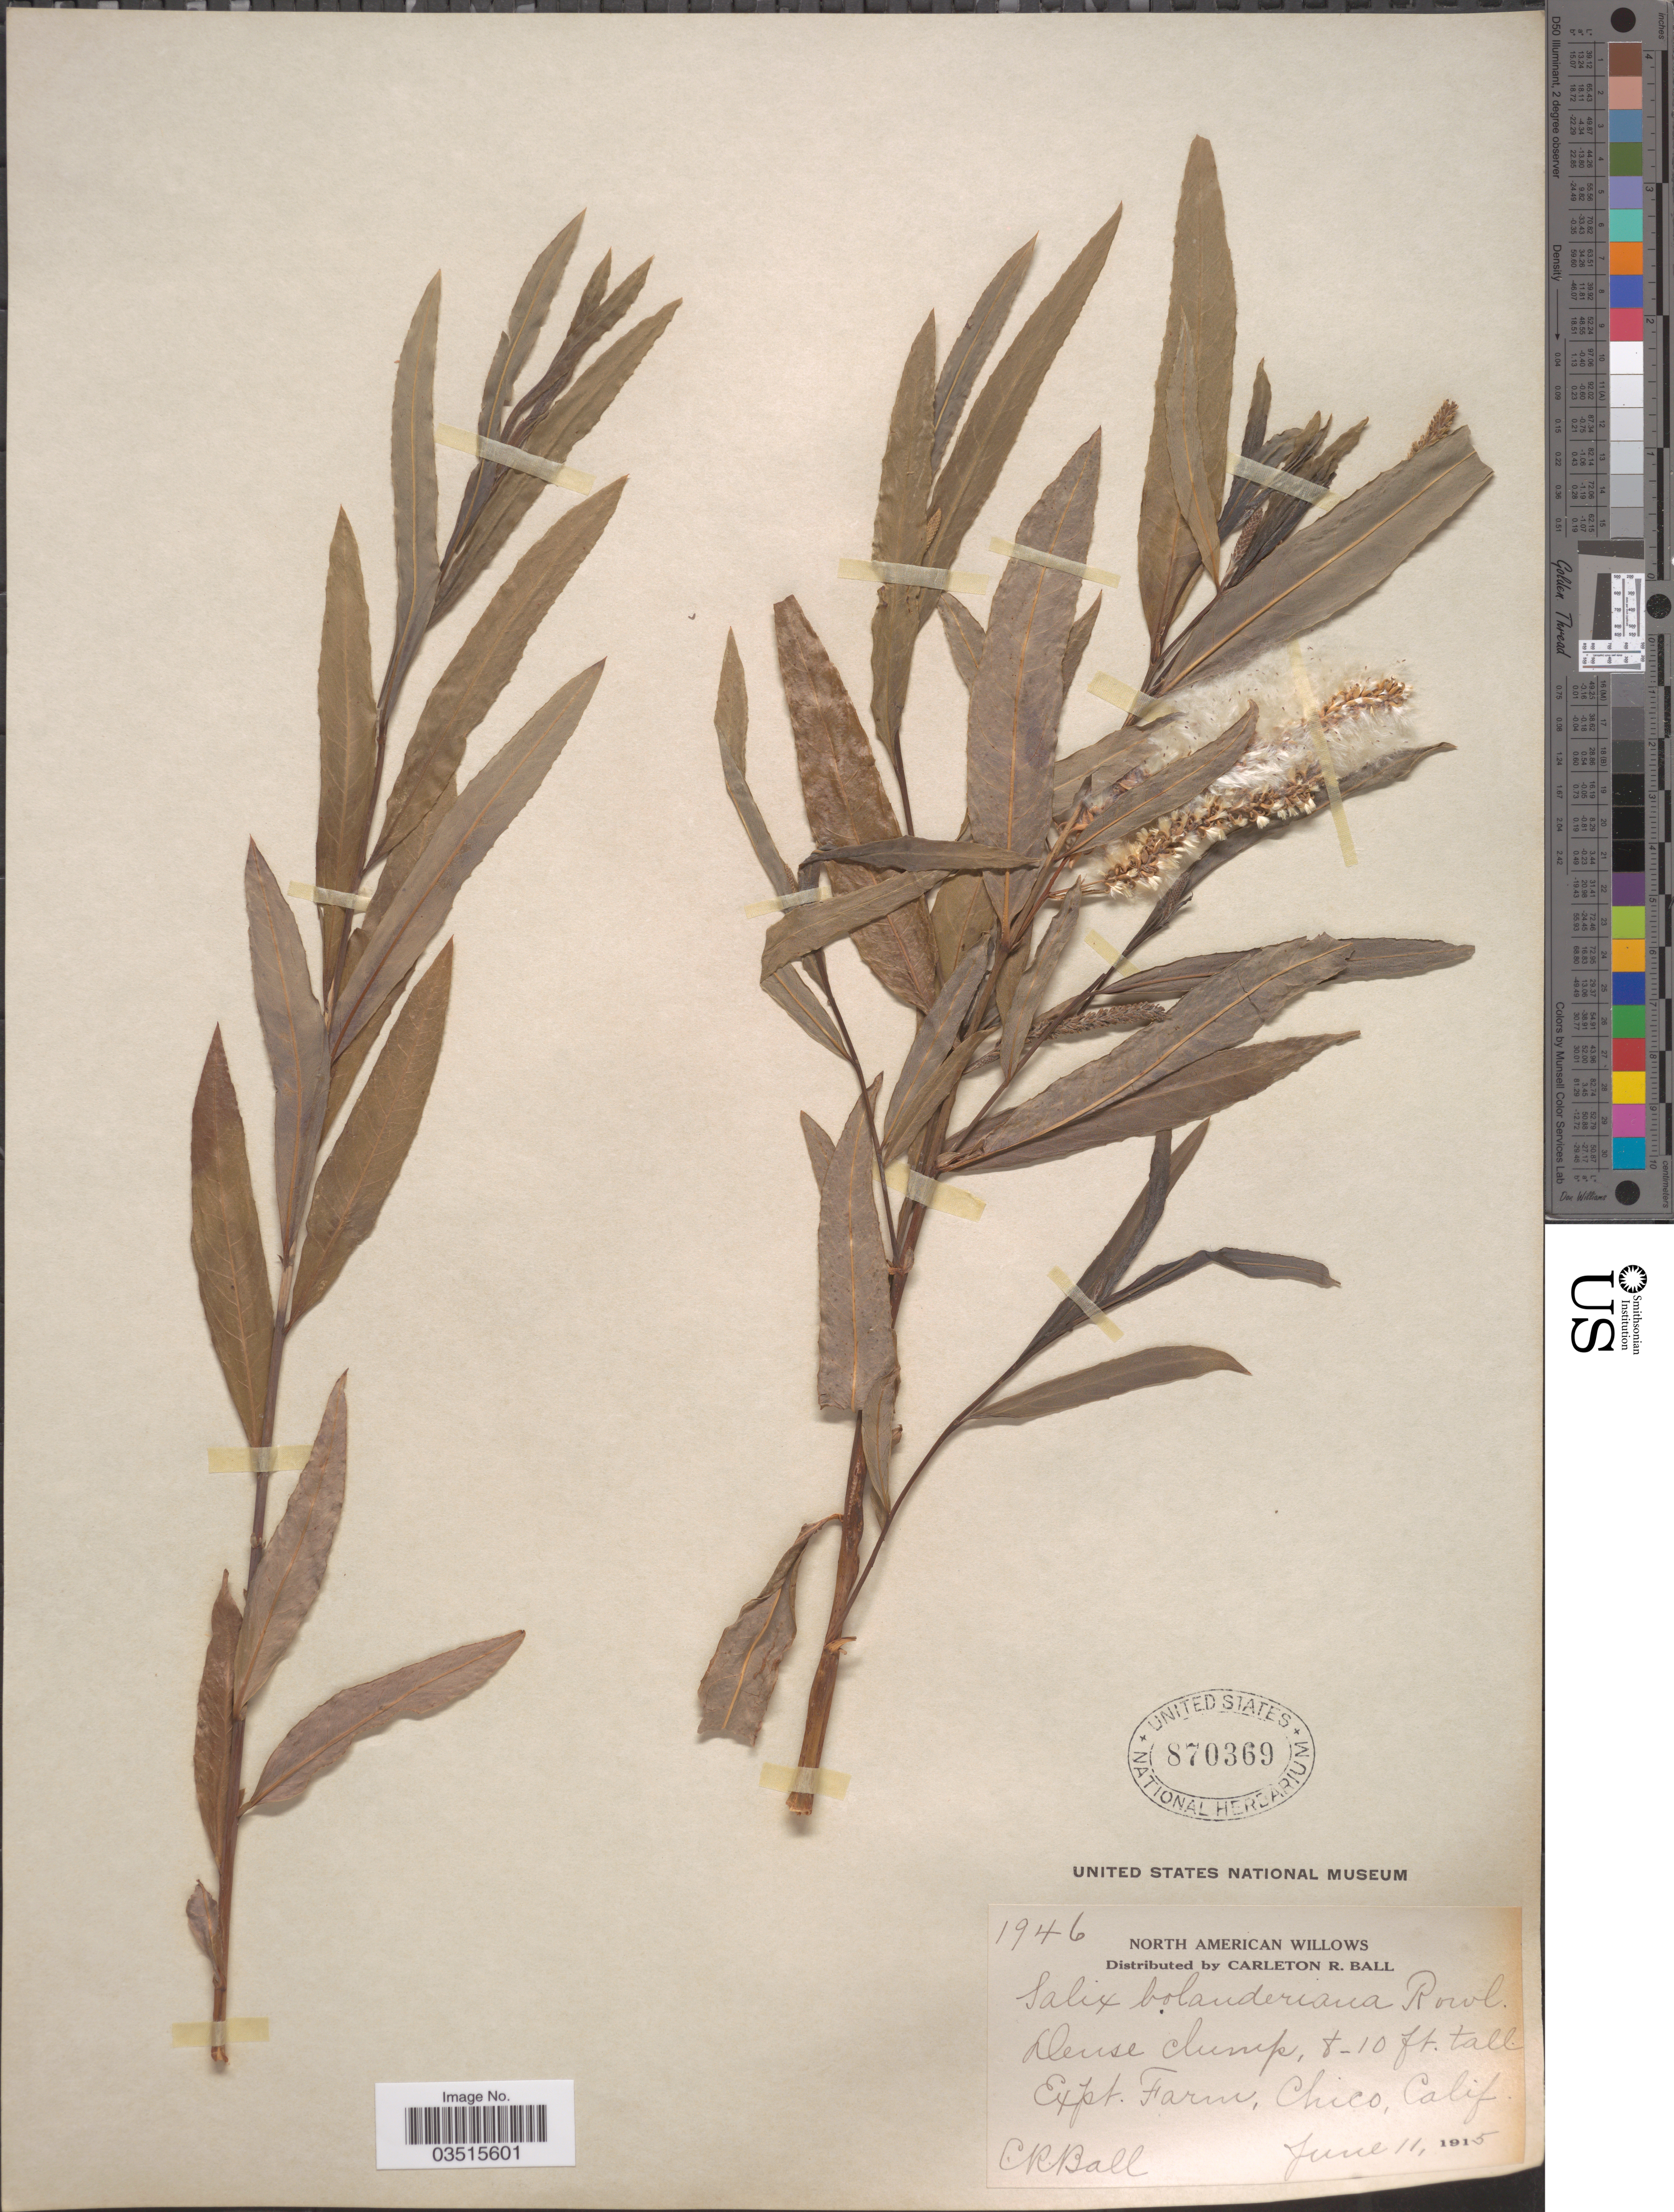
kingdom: Plantae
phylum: Tracheophyta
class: Magnoliopsida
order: Malpighiales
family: Salicaceae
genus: Salix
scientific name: Salix melanopsis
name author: Nutt.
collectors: C. R. Ball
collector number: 1946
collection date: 1915-06-11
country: United States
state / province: California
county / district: Butte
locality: Expt. Farm, Chico.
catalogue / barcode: US 870369